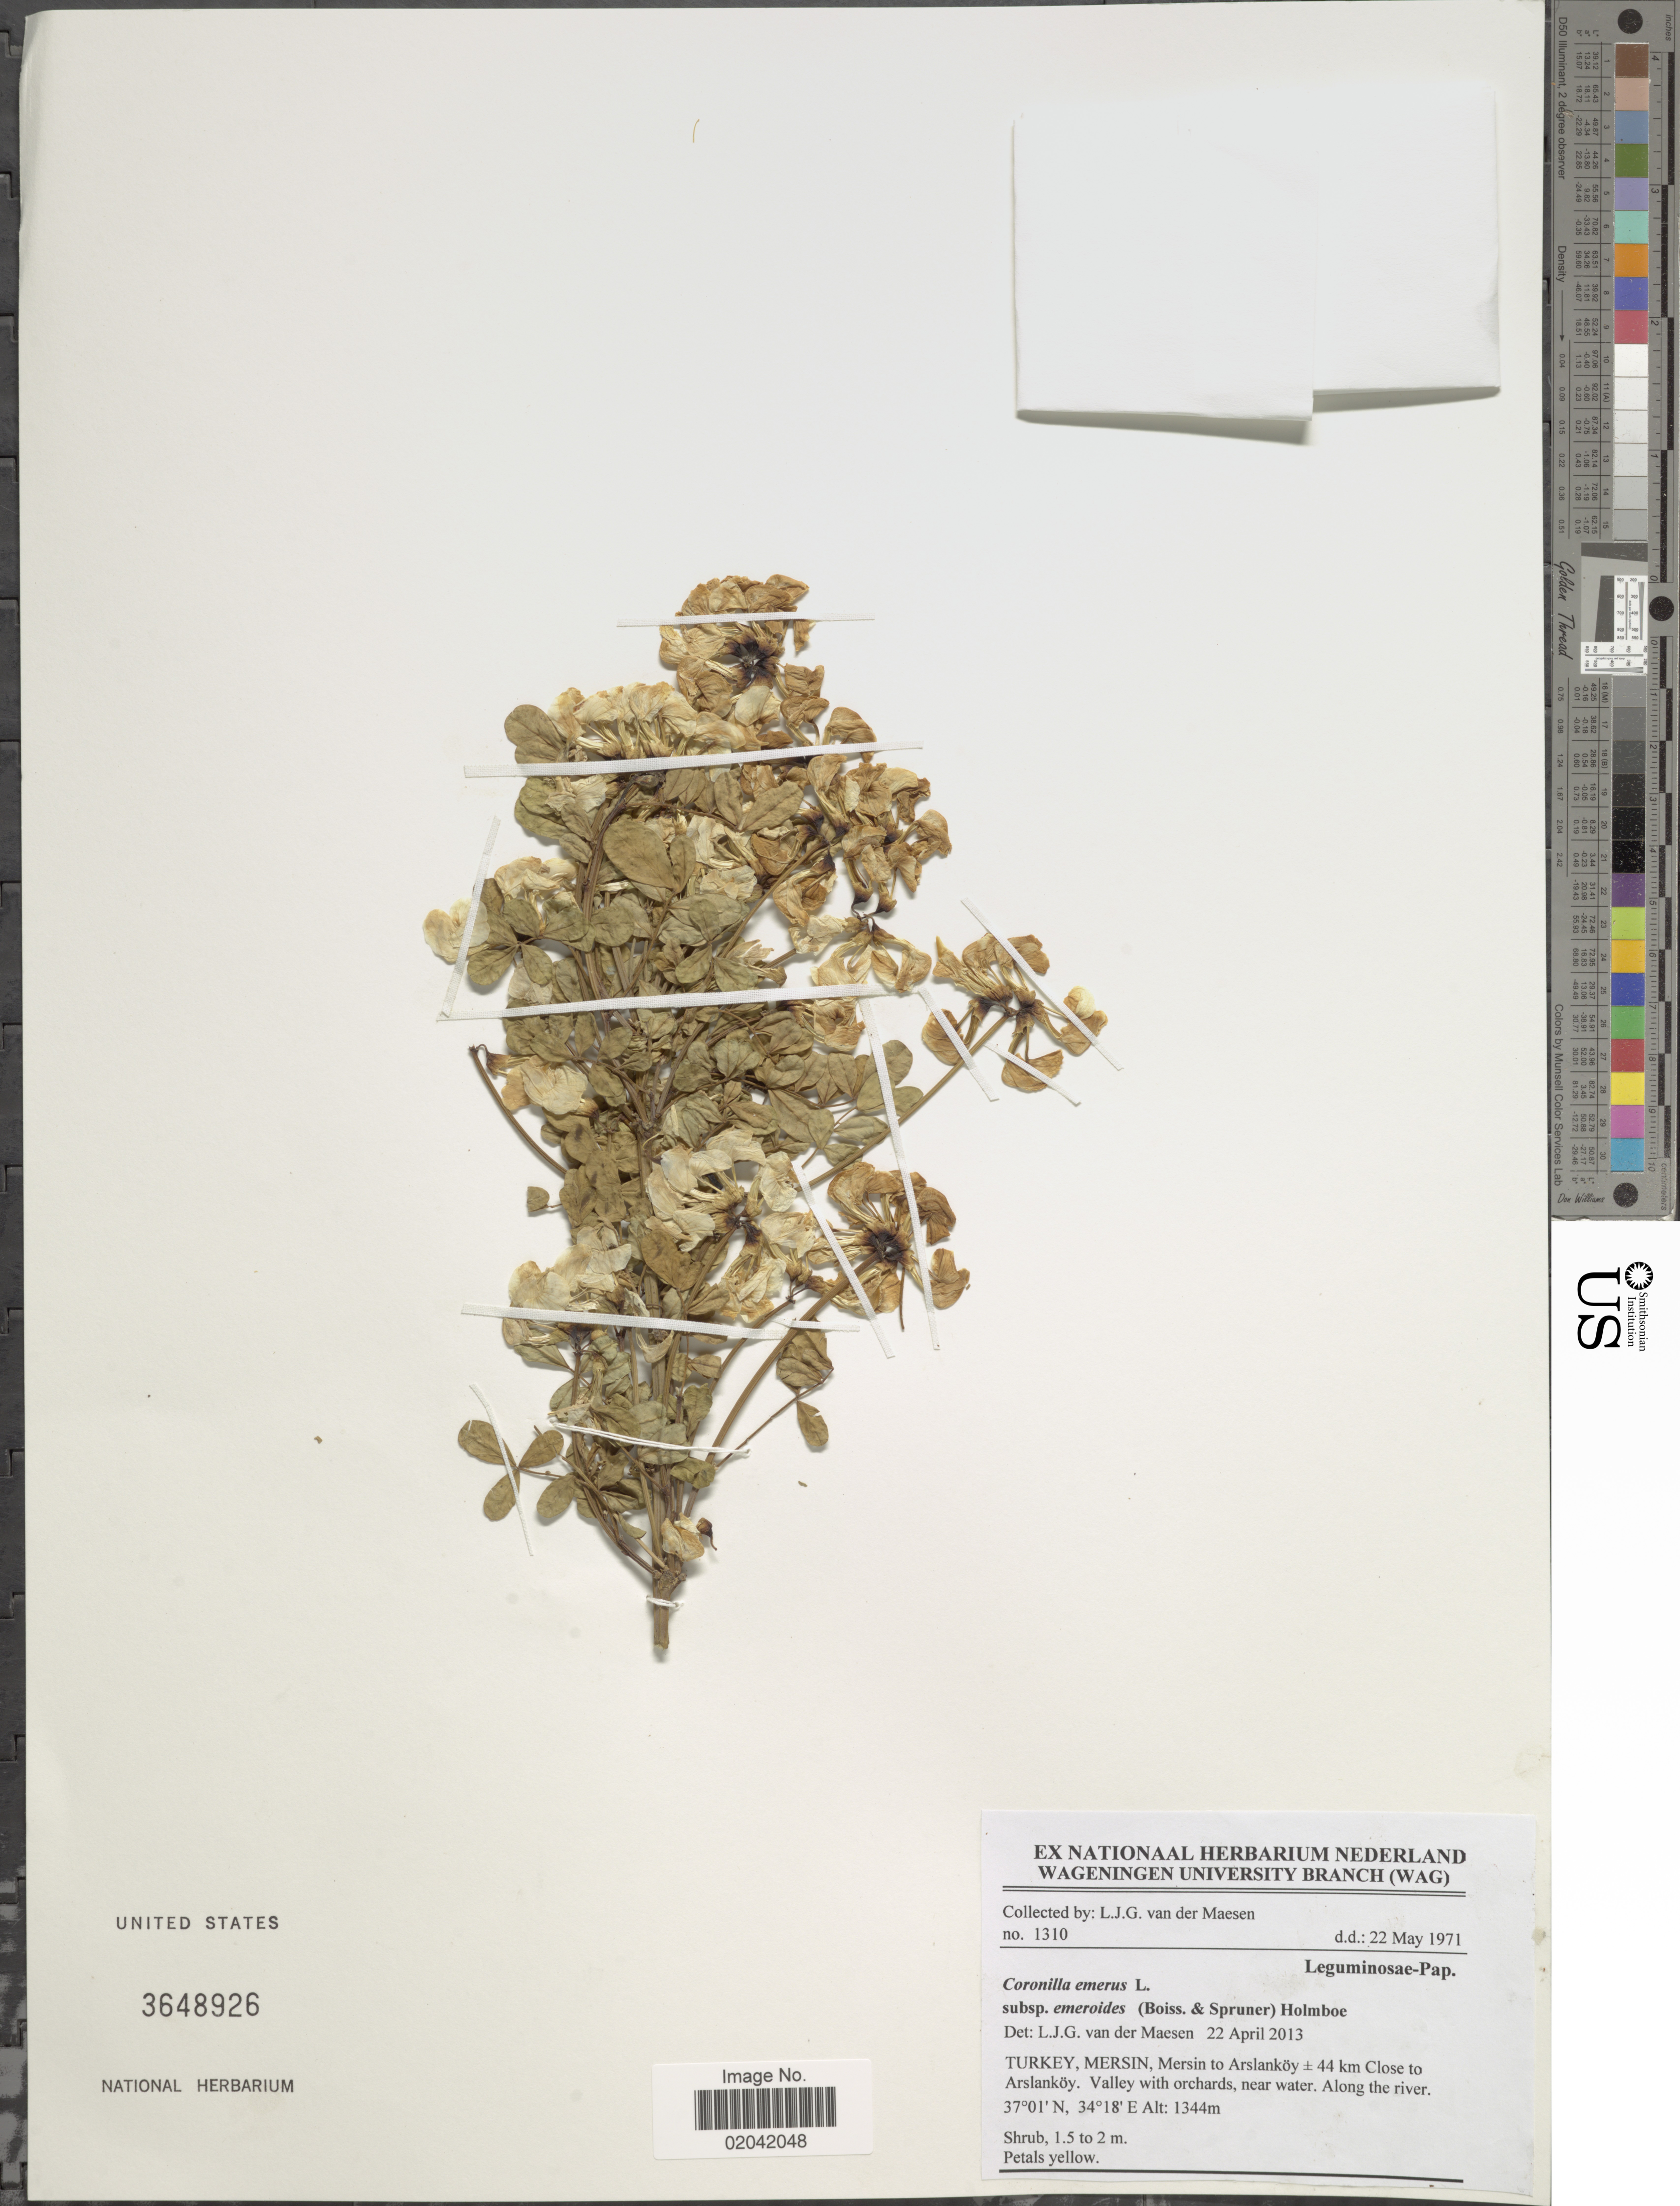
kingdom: Plantae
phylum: Tracheophyta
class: Magnoliopsida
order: Fabales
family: Fabaceae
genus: Coronilla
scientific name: Coronilla emeroides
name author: Boiss. & Spruner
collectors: L. van der Maesen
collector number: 1310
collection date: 1971-05-22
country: Turkey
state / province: Mersin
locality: Mersin to Arslanköy ± 44 km Close to Arslanköy. Valley with orchards, near water. Along the river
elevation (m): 1344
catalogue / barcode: US 3648926